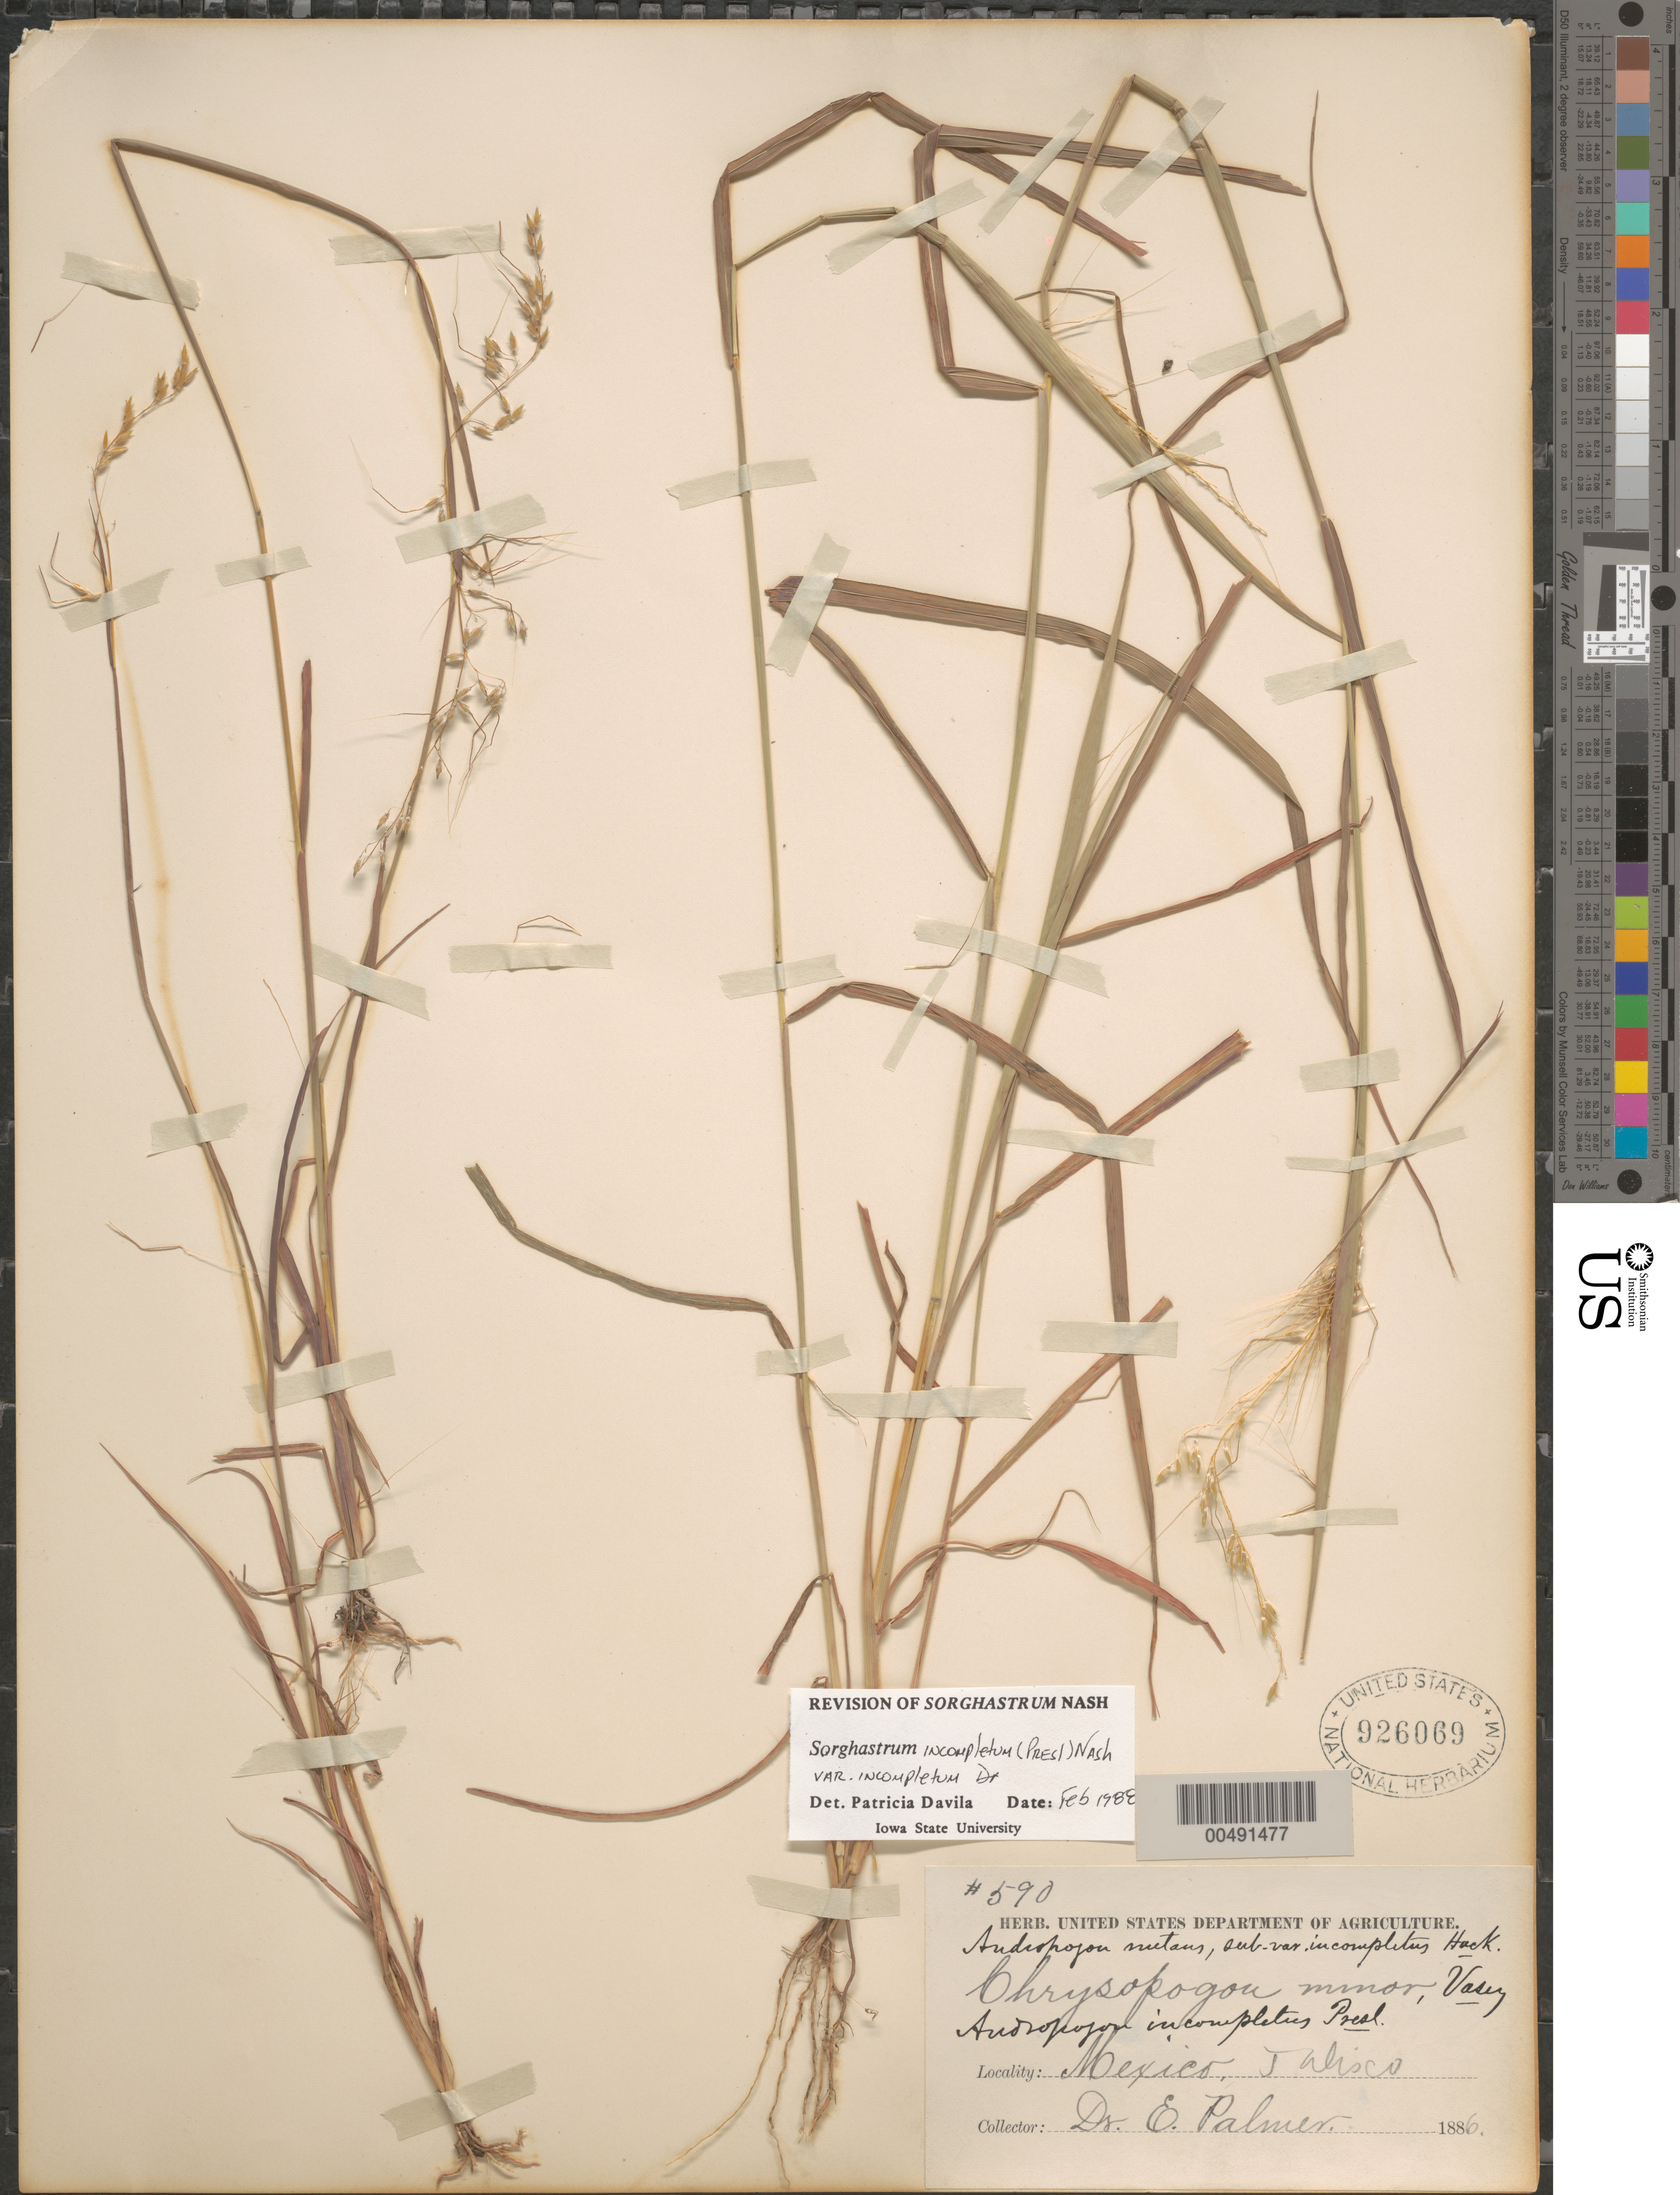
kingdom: Plantae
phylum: Tracheophyta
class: Liliopsida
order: Poales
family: Poaceae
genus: Sorghastrum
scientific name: Sorghastrum incompletum var. incompletum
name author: (J. Presl) Nash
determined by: Dávila, P. D.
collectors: E. Palmer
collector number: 590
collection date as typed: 1886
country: Mexico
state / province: Jalisco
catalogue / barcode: US 926069